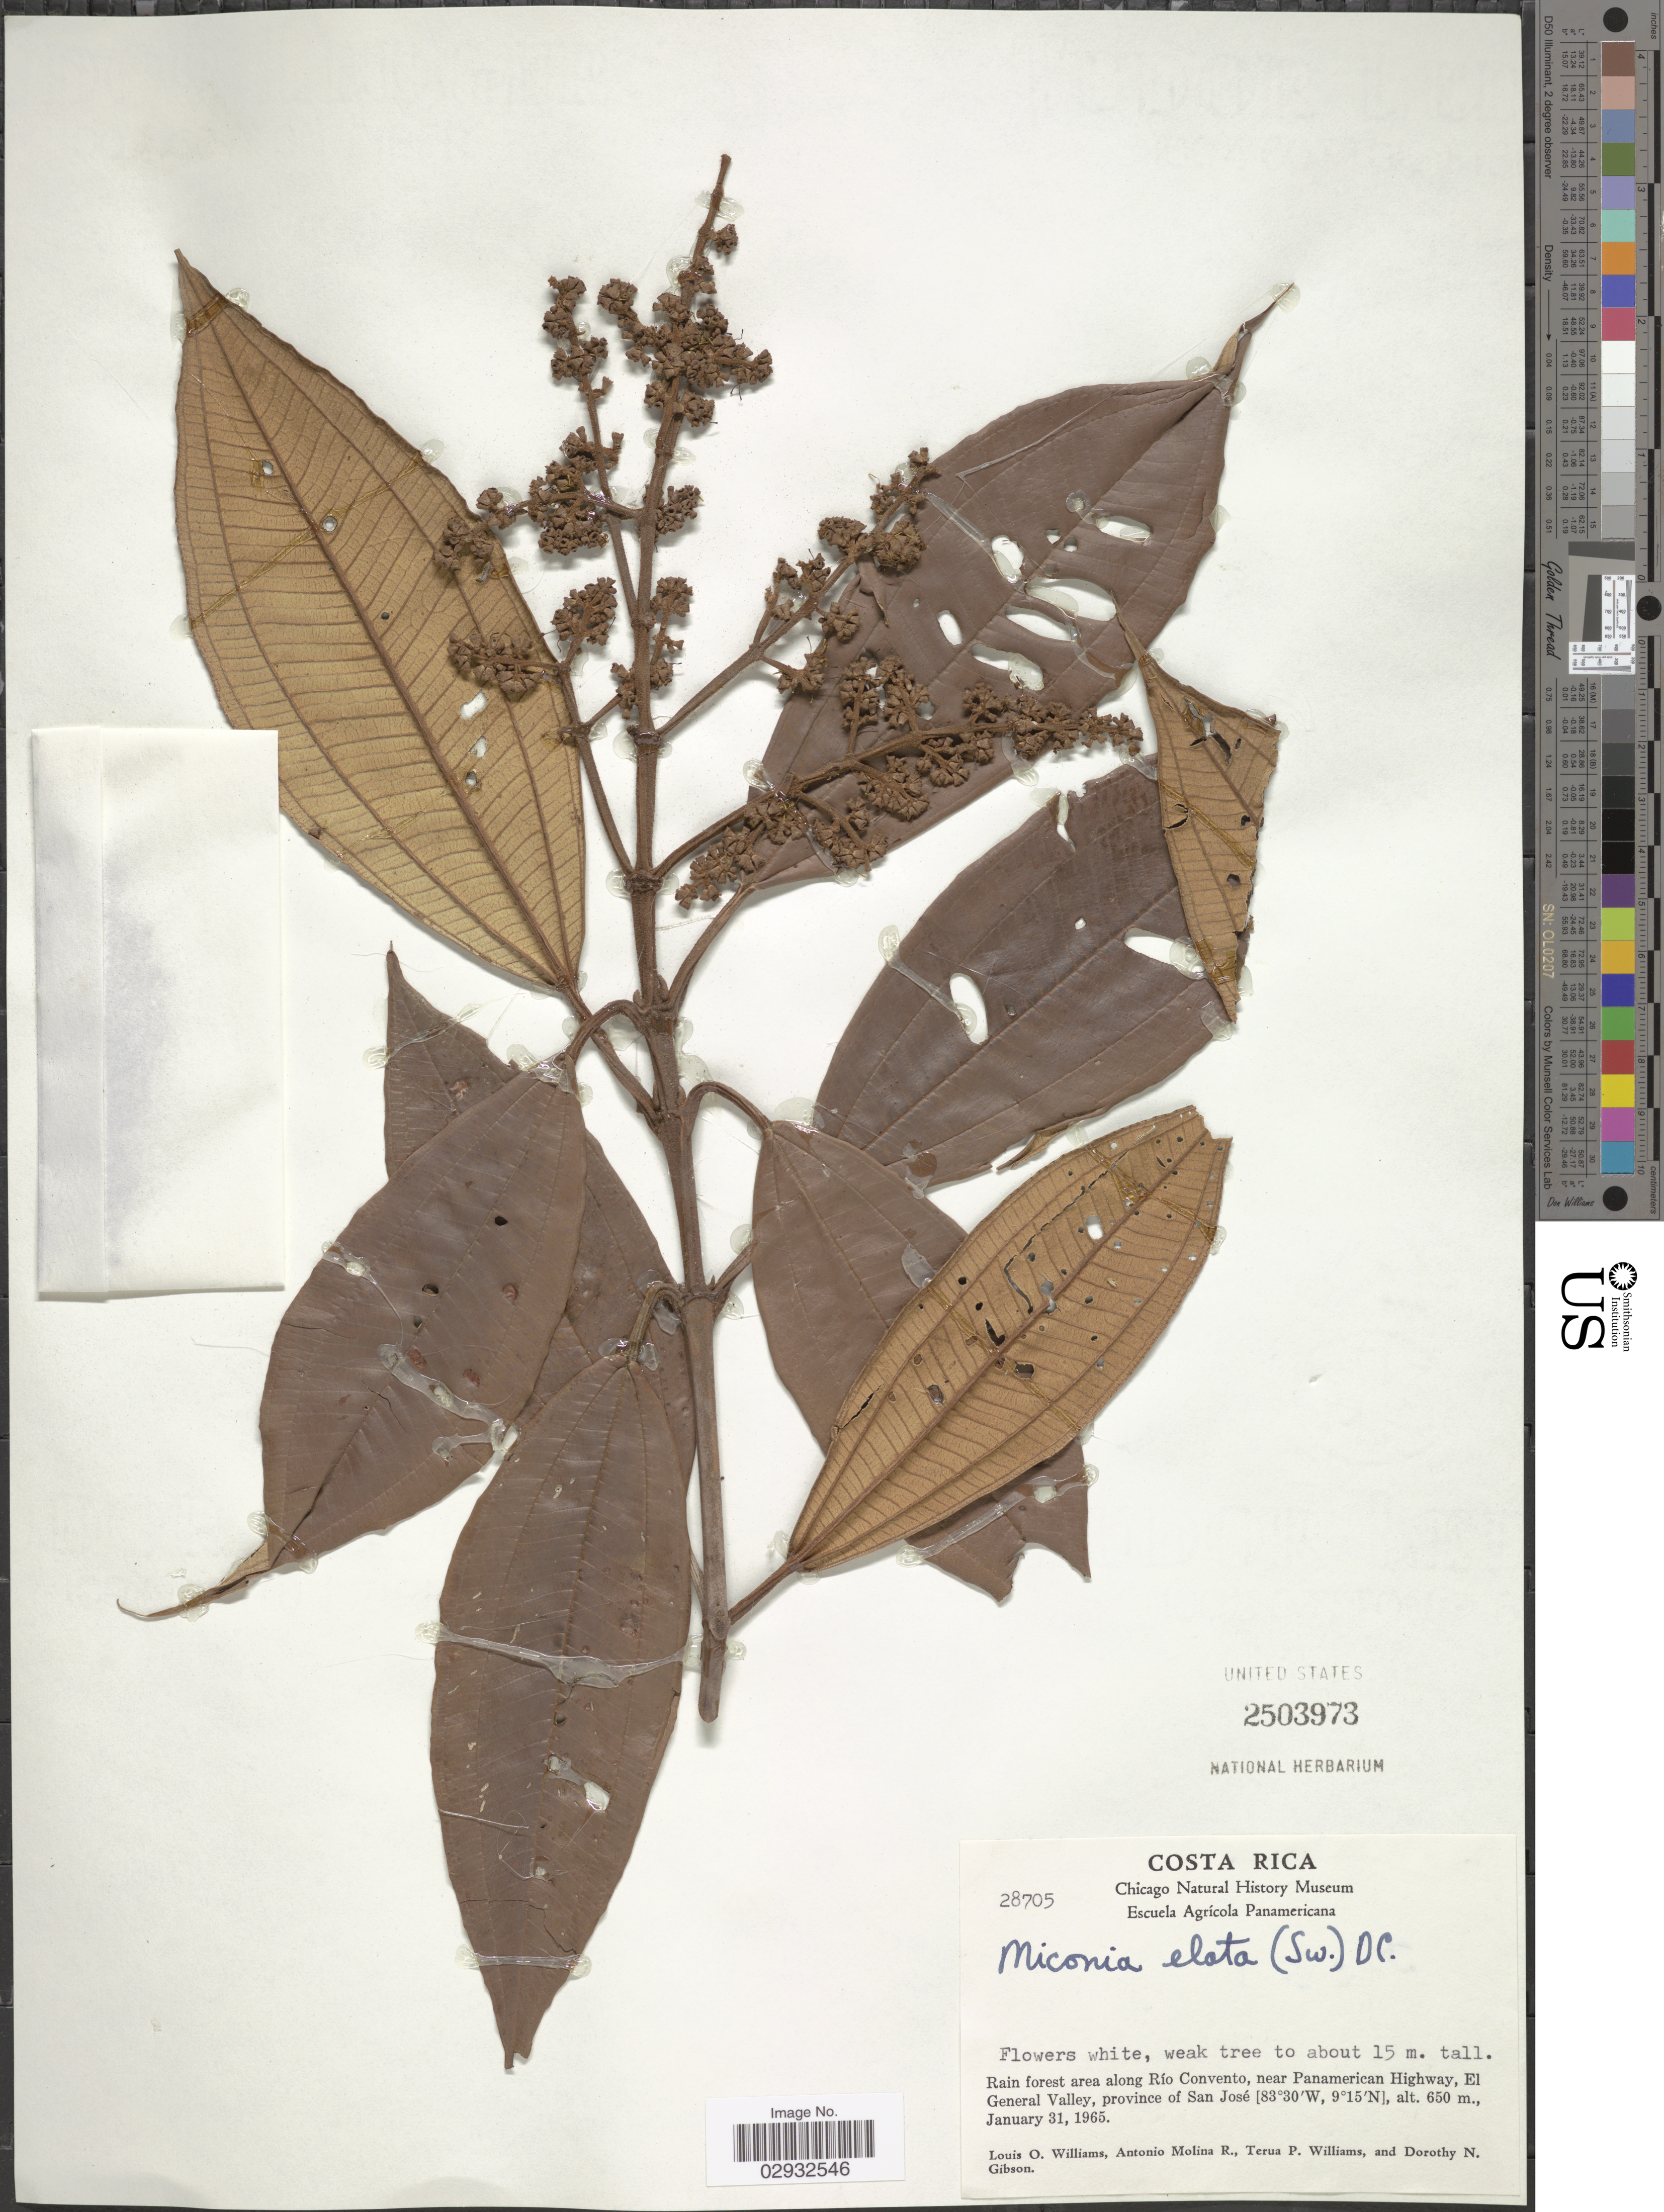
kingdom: Plantae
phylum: Tracheophyta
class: Magnoliopsida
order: Myrtales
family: Melastomataceae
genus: Miconia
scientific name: Miconia elata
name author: (Sw.) DC.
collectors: L. O. Williams, A. Molina R., T. Williams & D. N. Gibson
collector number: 28705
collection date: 1965-01-31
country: Costa Rica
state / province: San José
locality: Rain forest area along Río Convento, near Panamerican Highway, El General Valley.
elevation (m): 650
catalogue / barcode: US 2503973